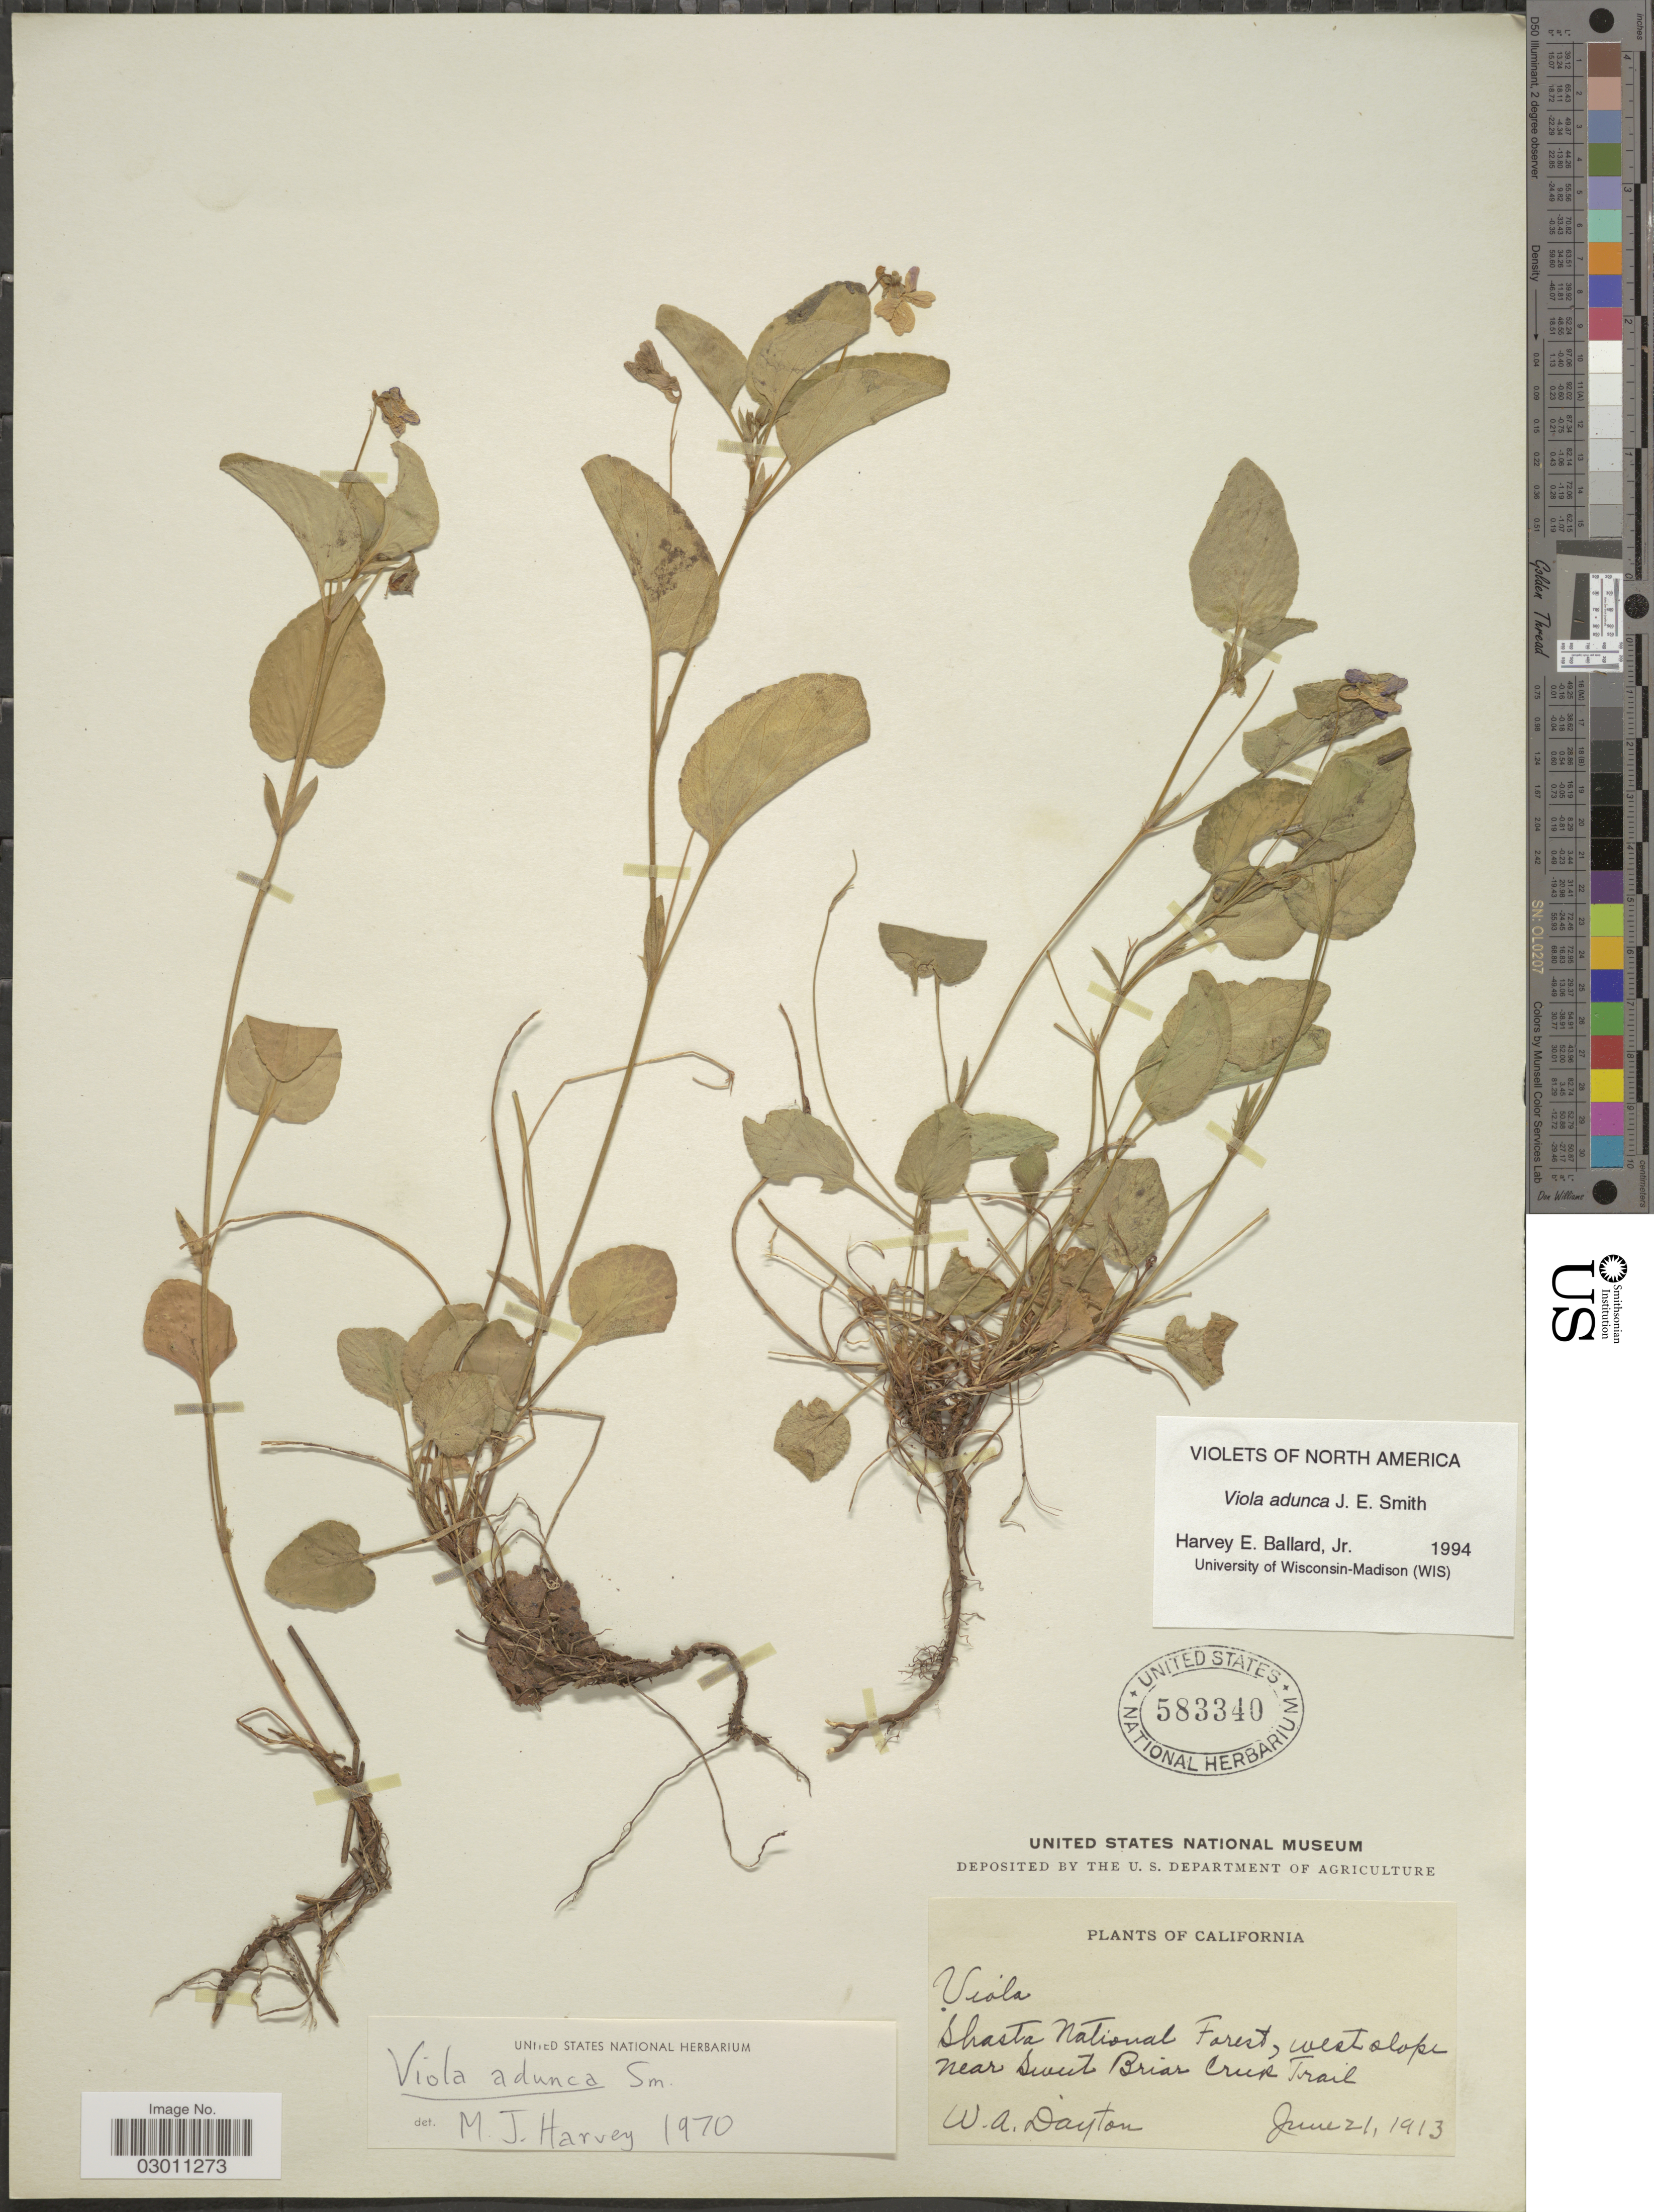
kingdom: Plantae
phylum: Tracheophyta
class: Magnoliopsida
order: Malpighiales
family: Violaceae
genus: Viola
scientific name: Viola adunca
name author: Sm.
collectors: W. Dayton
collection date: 1913-06-21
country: United States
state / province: California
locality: Shasta National Forest, west slope near Sweet Briar Creek Trail.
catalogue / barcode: US 583340